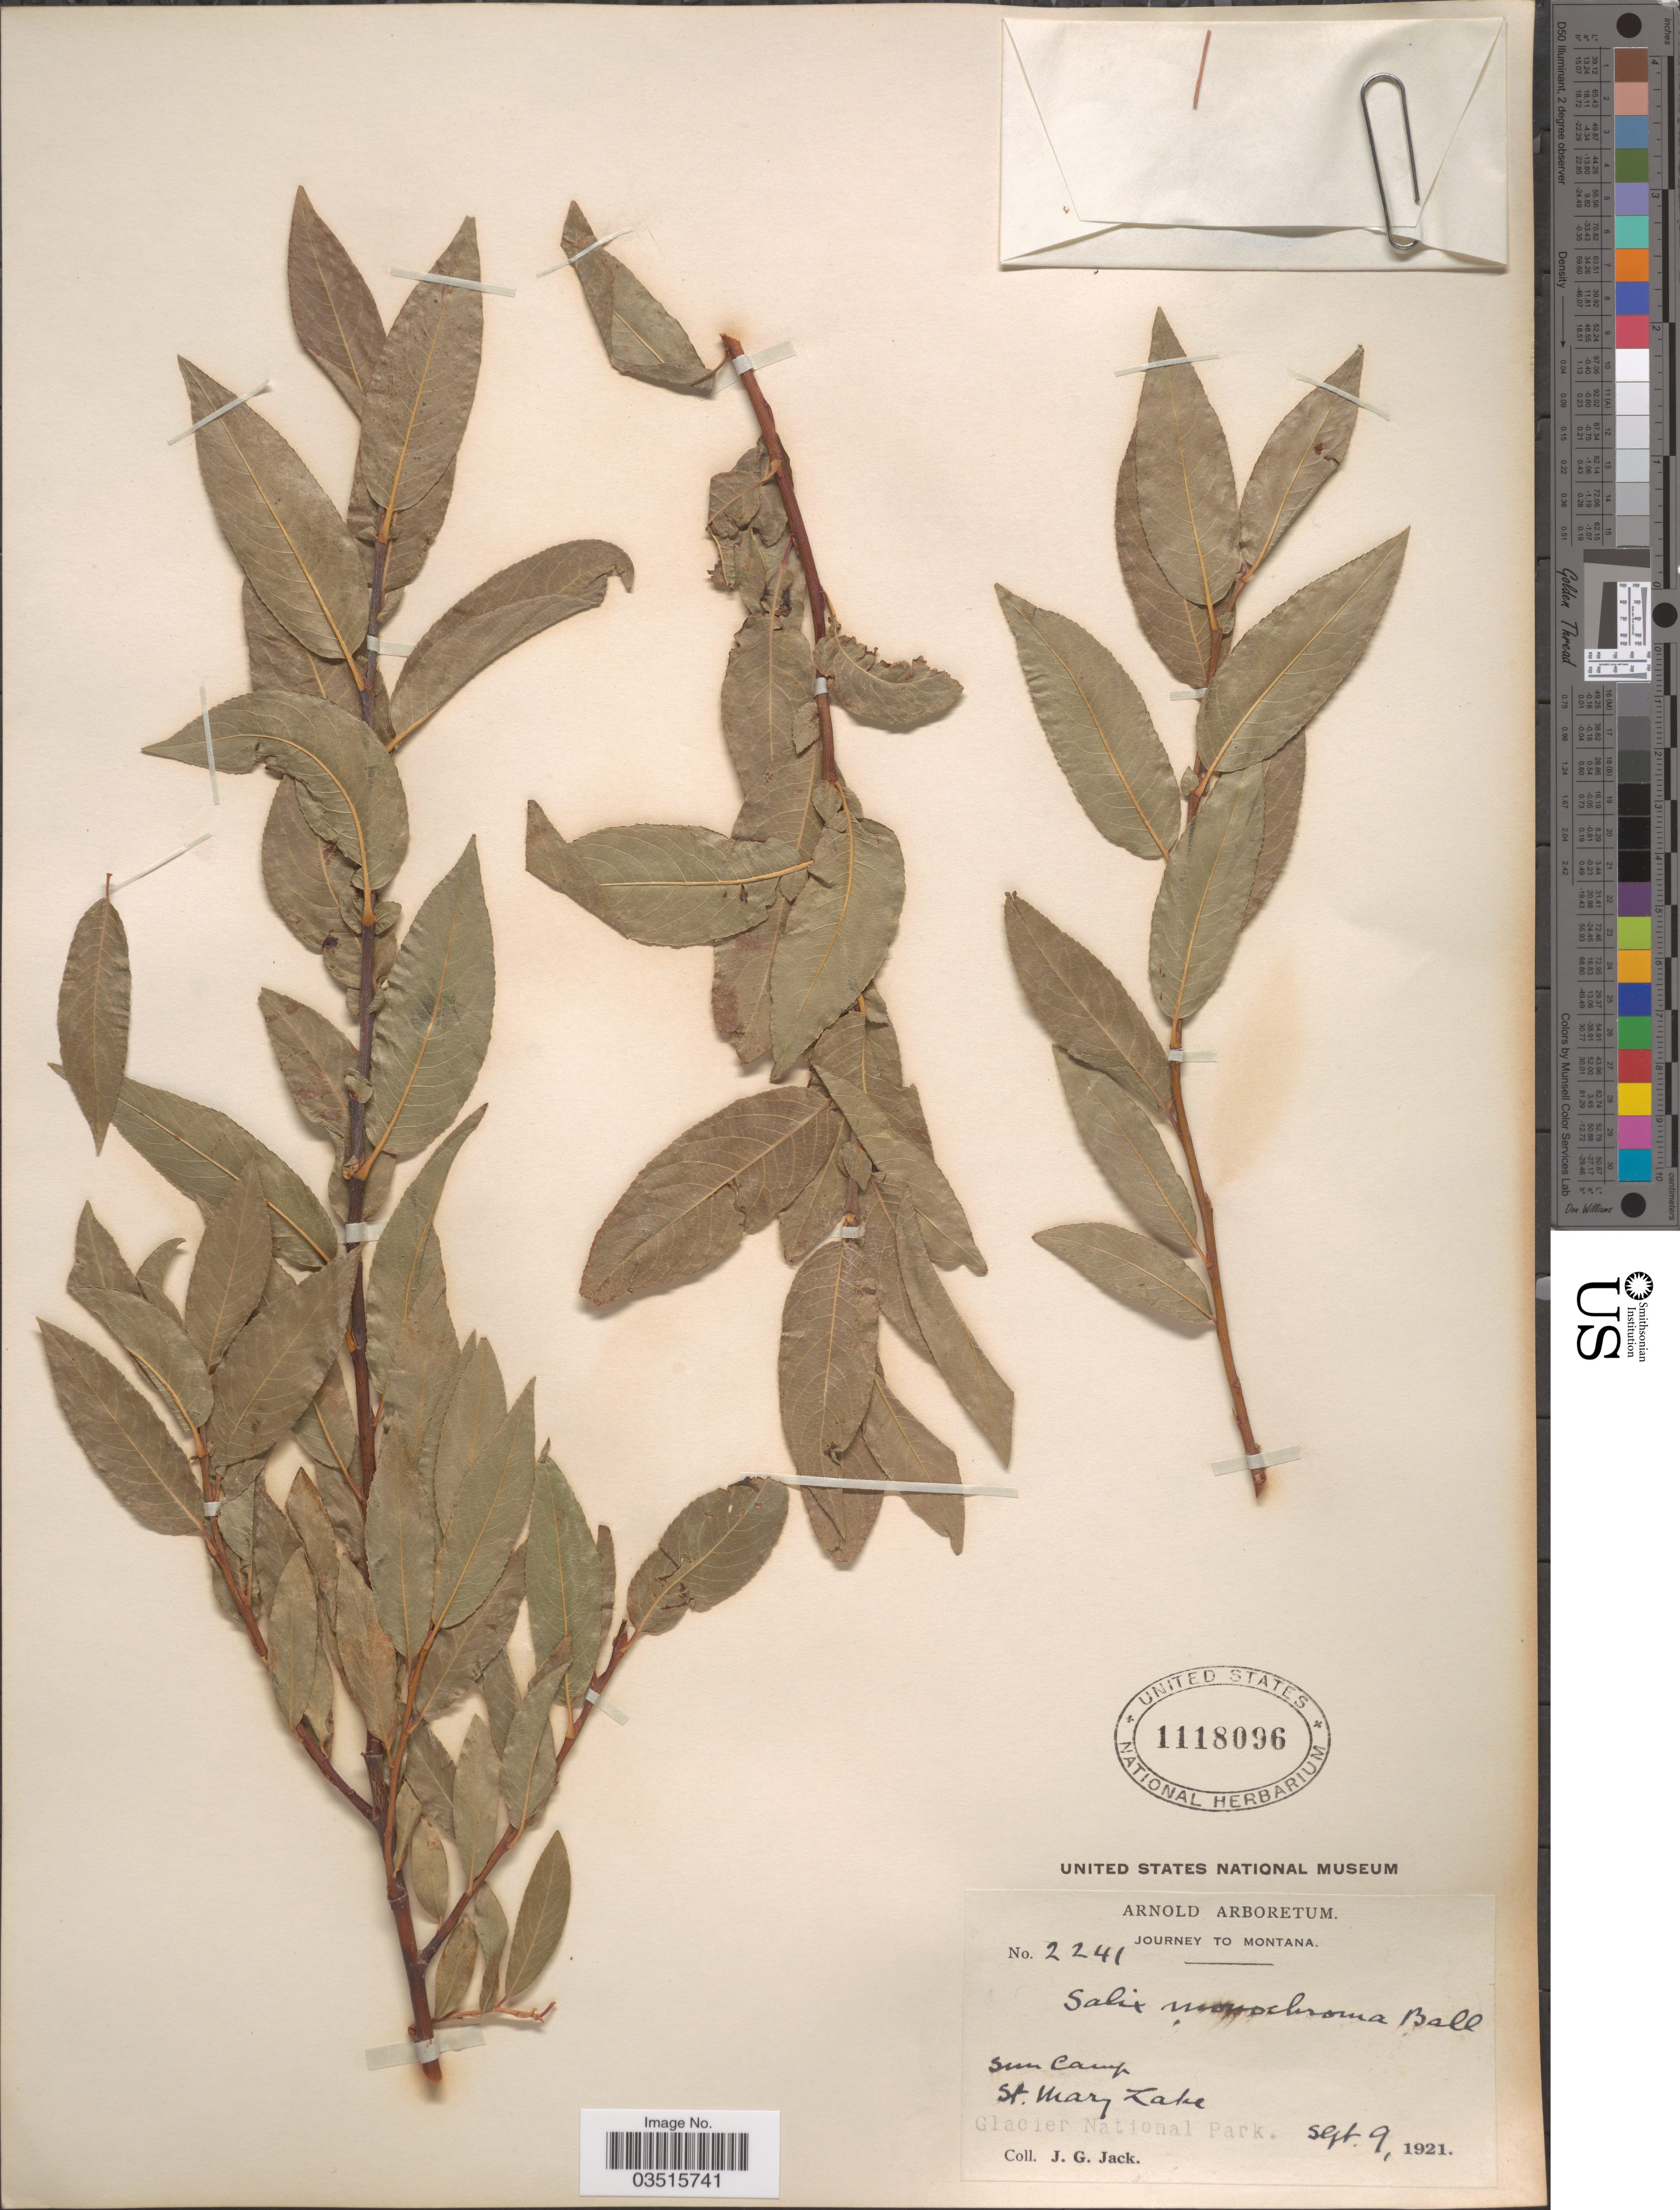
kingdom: Plantae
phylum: Tracheophyta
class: Magnoliopsida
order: Malpighiales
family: Salicaceae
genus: Salix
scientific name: Salix monochroma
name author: C.R. Ball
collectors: J. G. Jack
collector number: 2241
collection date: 1921-09-09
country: United States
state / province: Montana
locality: Sun Camp. St. Mary Lake. Glacier National Park.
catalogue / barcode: US 1118096